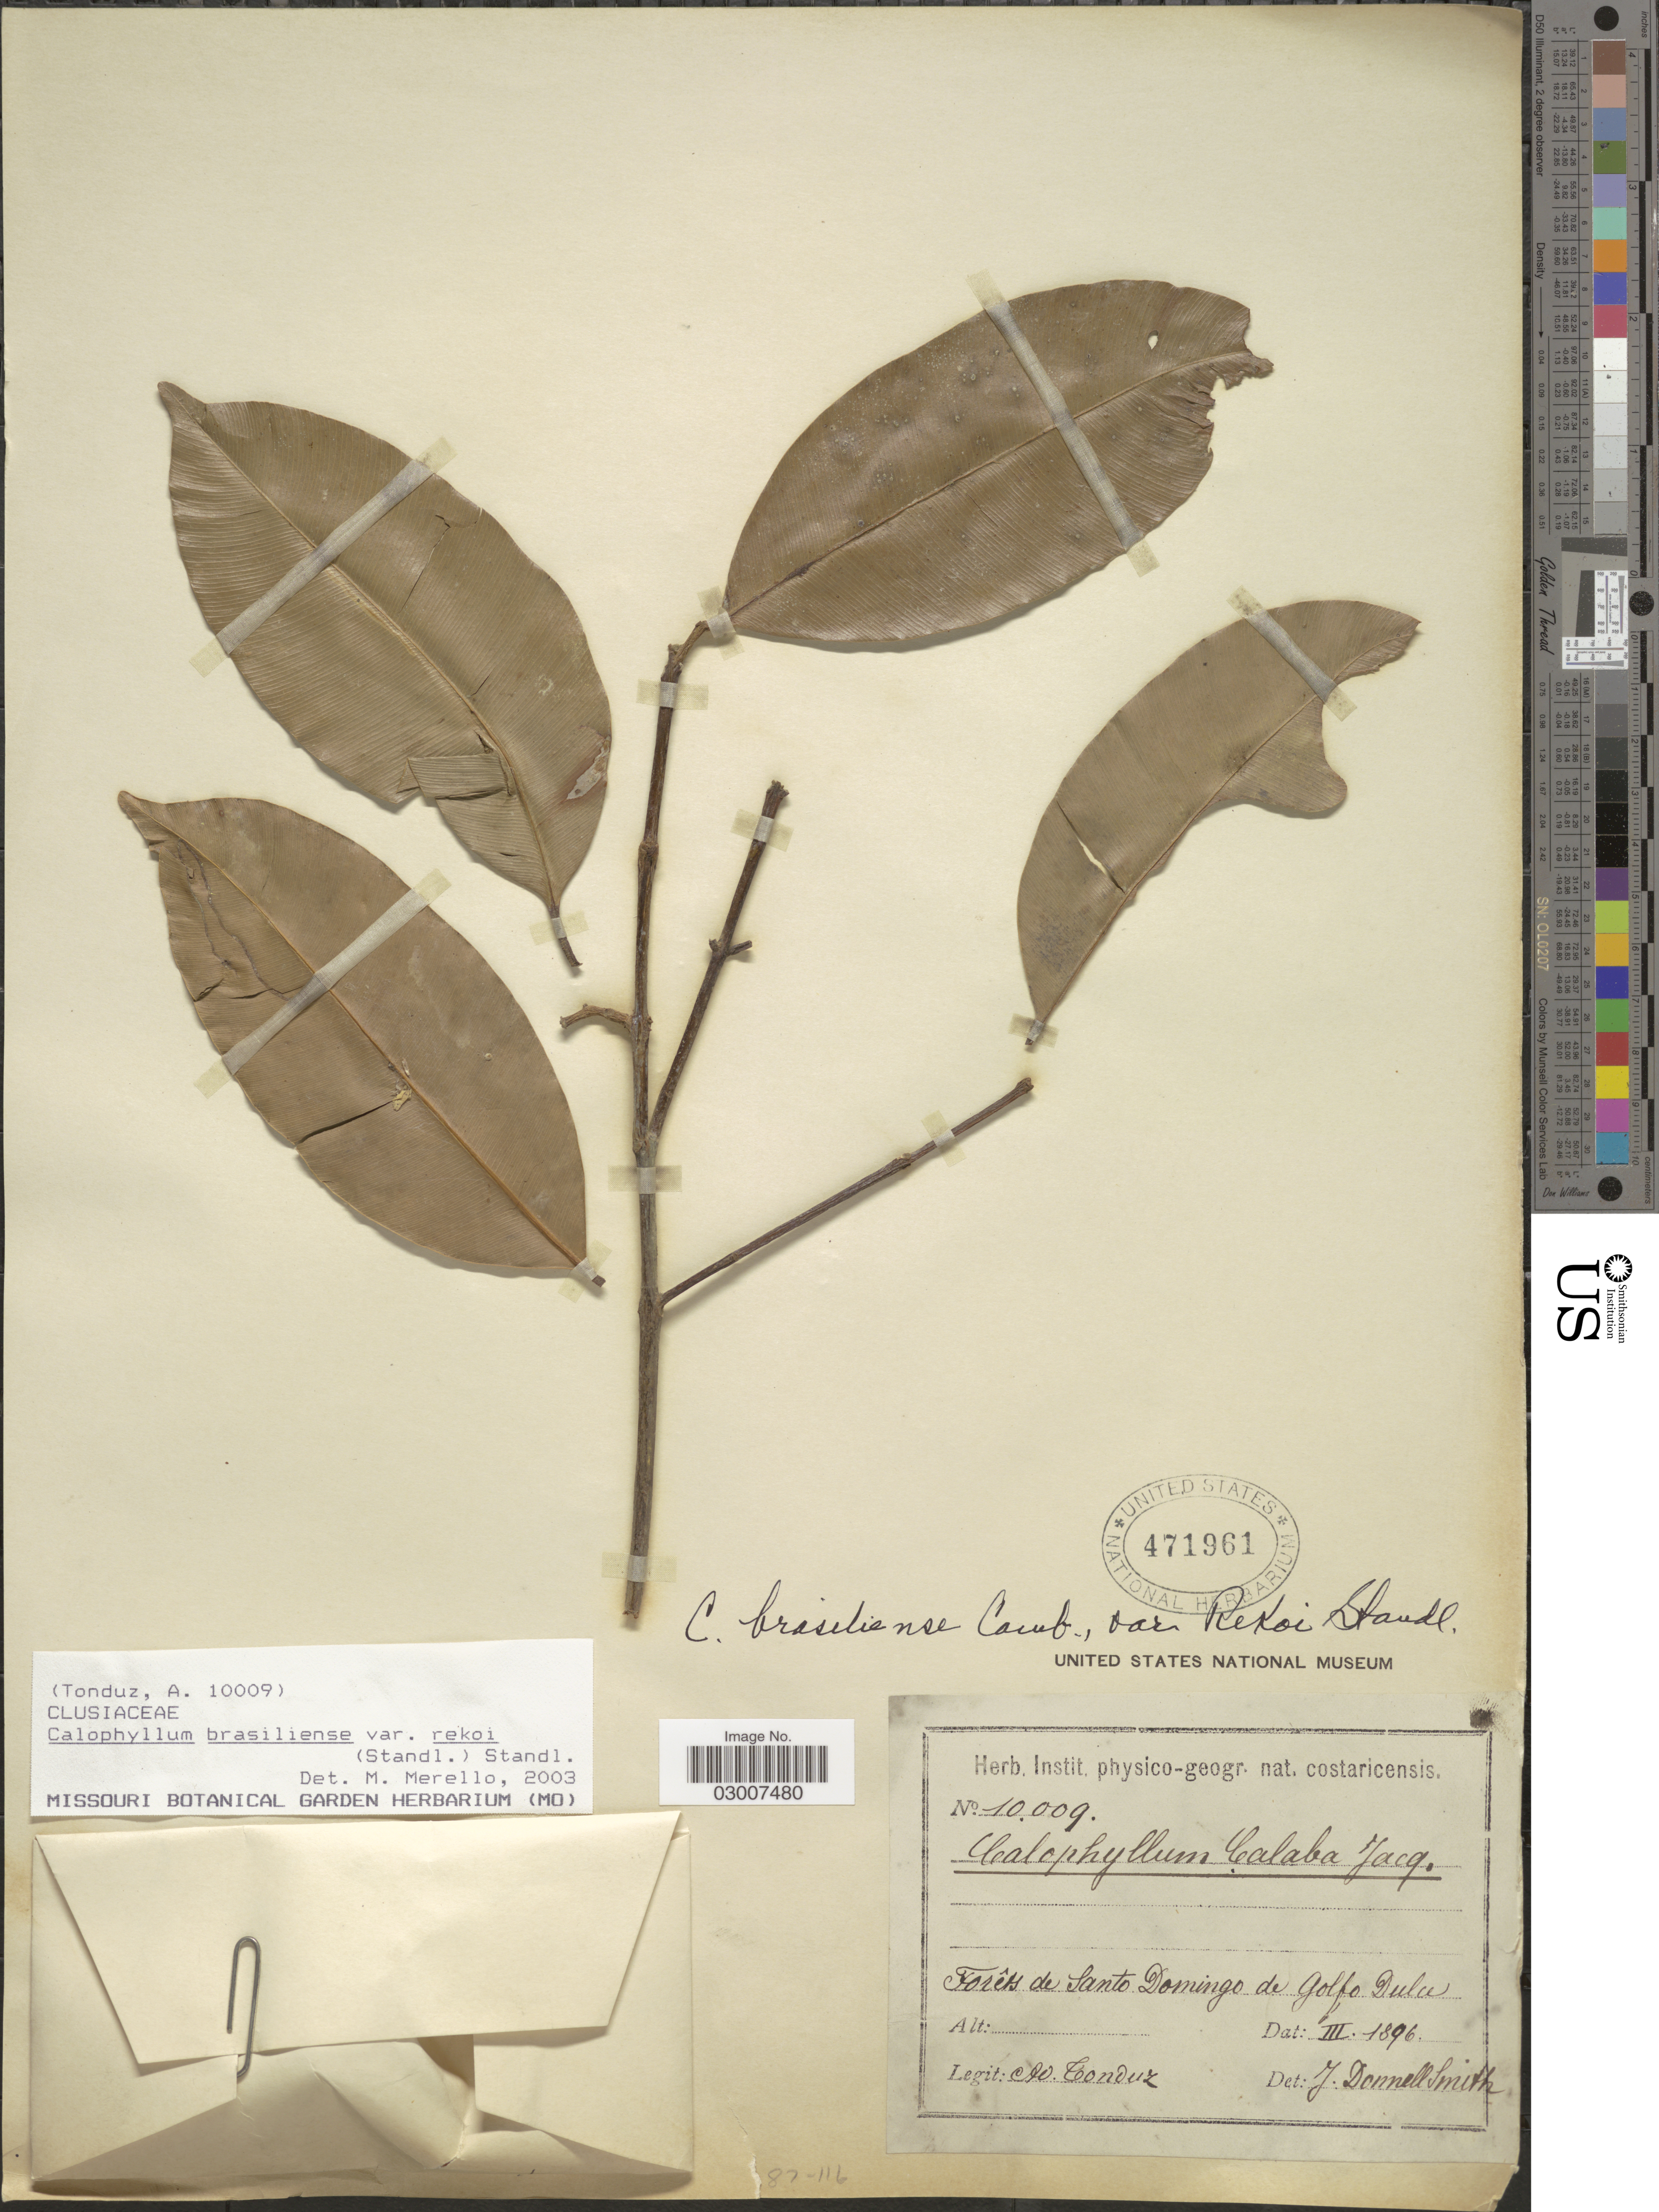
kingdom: Plantae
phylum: Tracheophyta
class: Magnoliopsida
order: Malpighiales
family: Calophyllaceae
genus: Calophyllum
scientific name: Calophyllum brasiliense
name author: Cambess.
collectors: A. Tonduz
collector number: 10009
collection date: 1896-03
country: Costa Rica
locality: Forêts de Santo Domingo de Golfo Dulce.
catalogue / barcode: US 471961